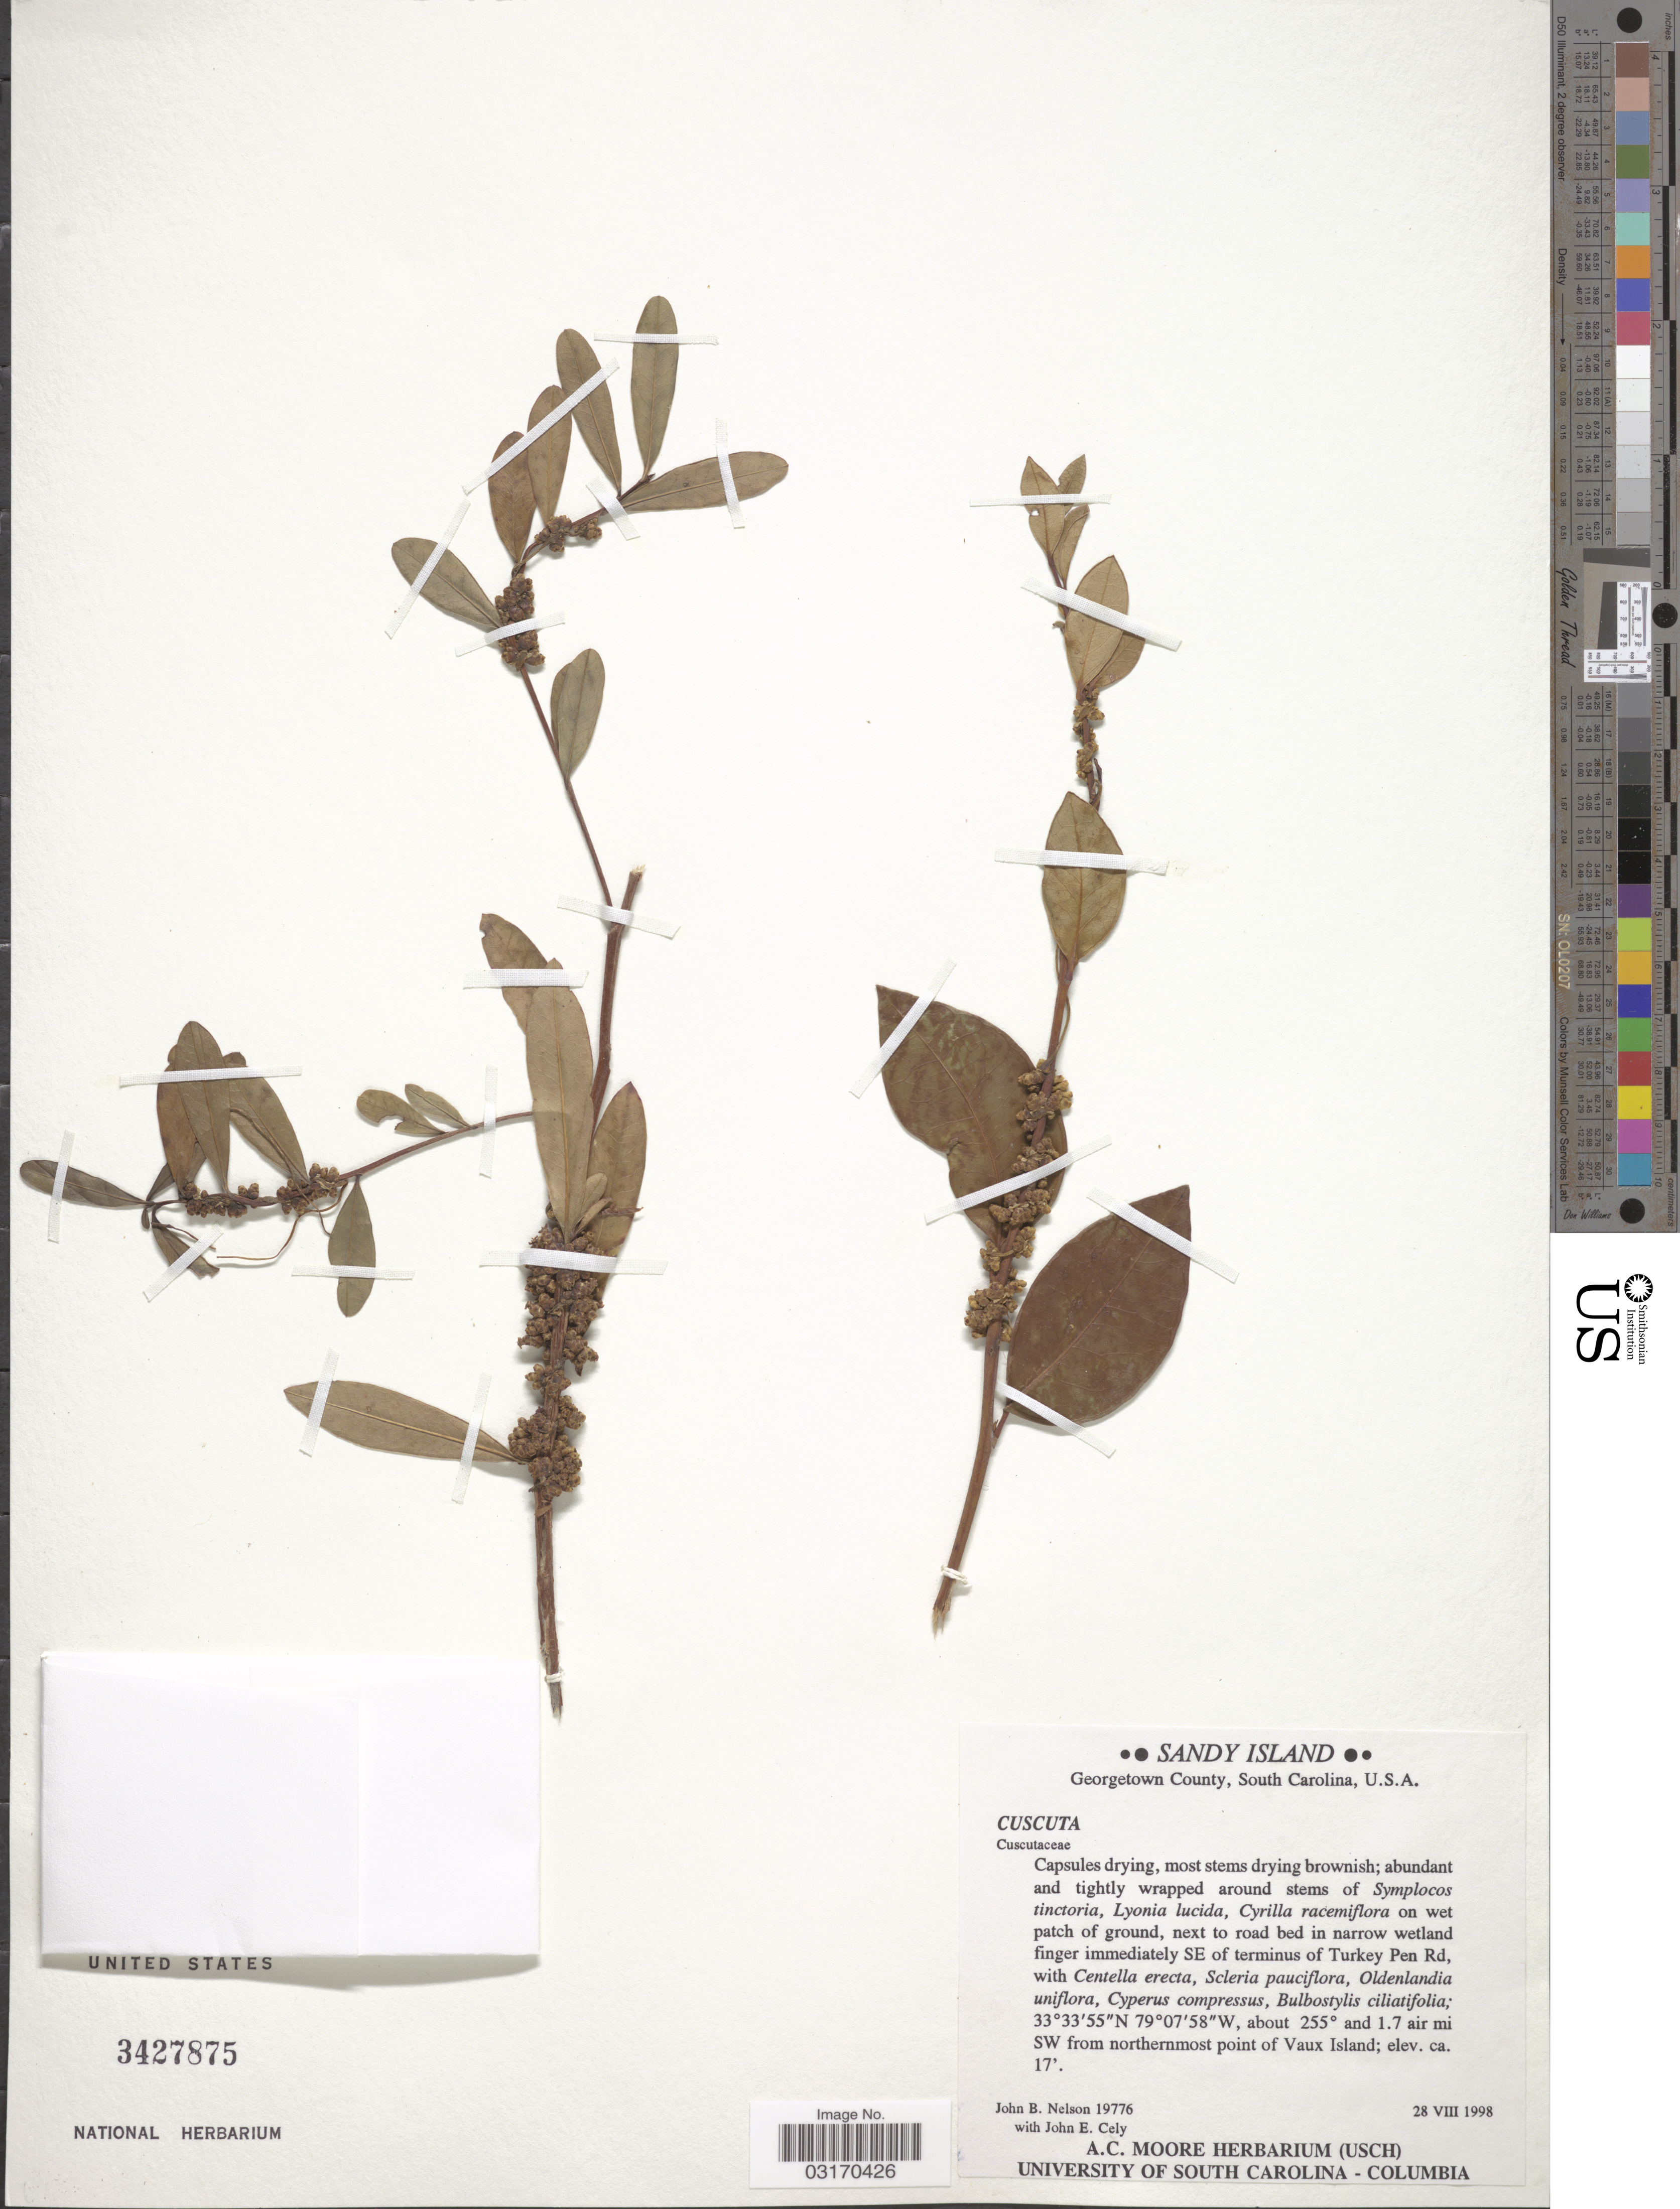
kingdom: Plantae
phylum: Tracheophyta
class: Magnoliopsida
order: Solanales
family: Convolvulaceae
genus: Cuscuta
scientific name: Cuscuta sp.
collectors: J. B. Nelson & J. Cely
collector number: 19776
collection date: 1998-08-28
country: United States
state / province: South Carolina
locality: Sandy Island. Georgetown County, next to road bed in narrow wetland finger immediately SE of terminus of Turket Pen Rd, about 255° and 1.7 air mi SW from northernmost point of Vaux Island.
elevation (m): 5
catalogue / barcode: US 3427875